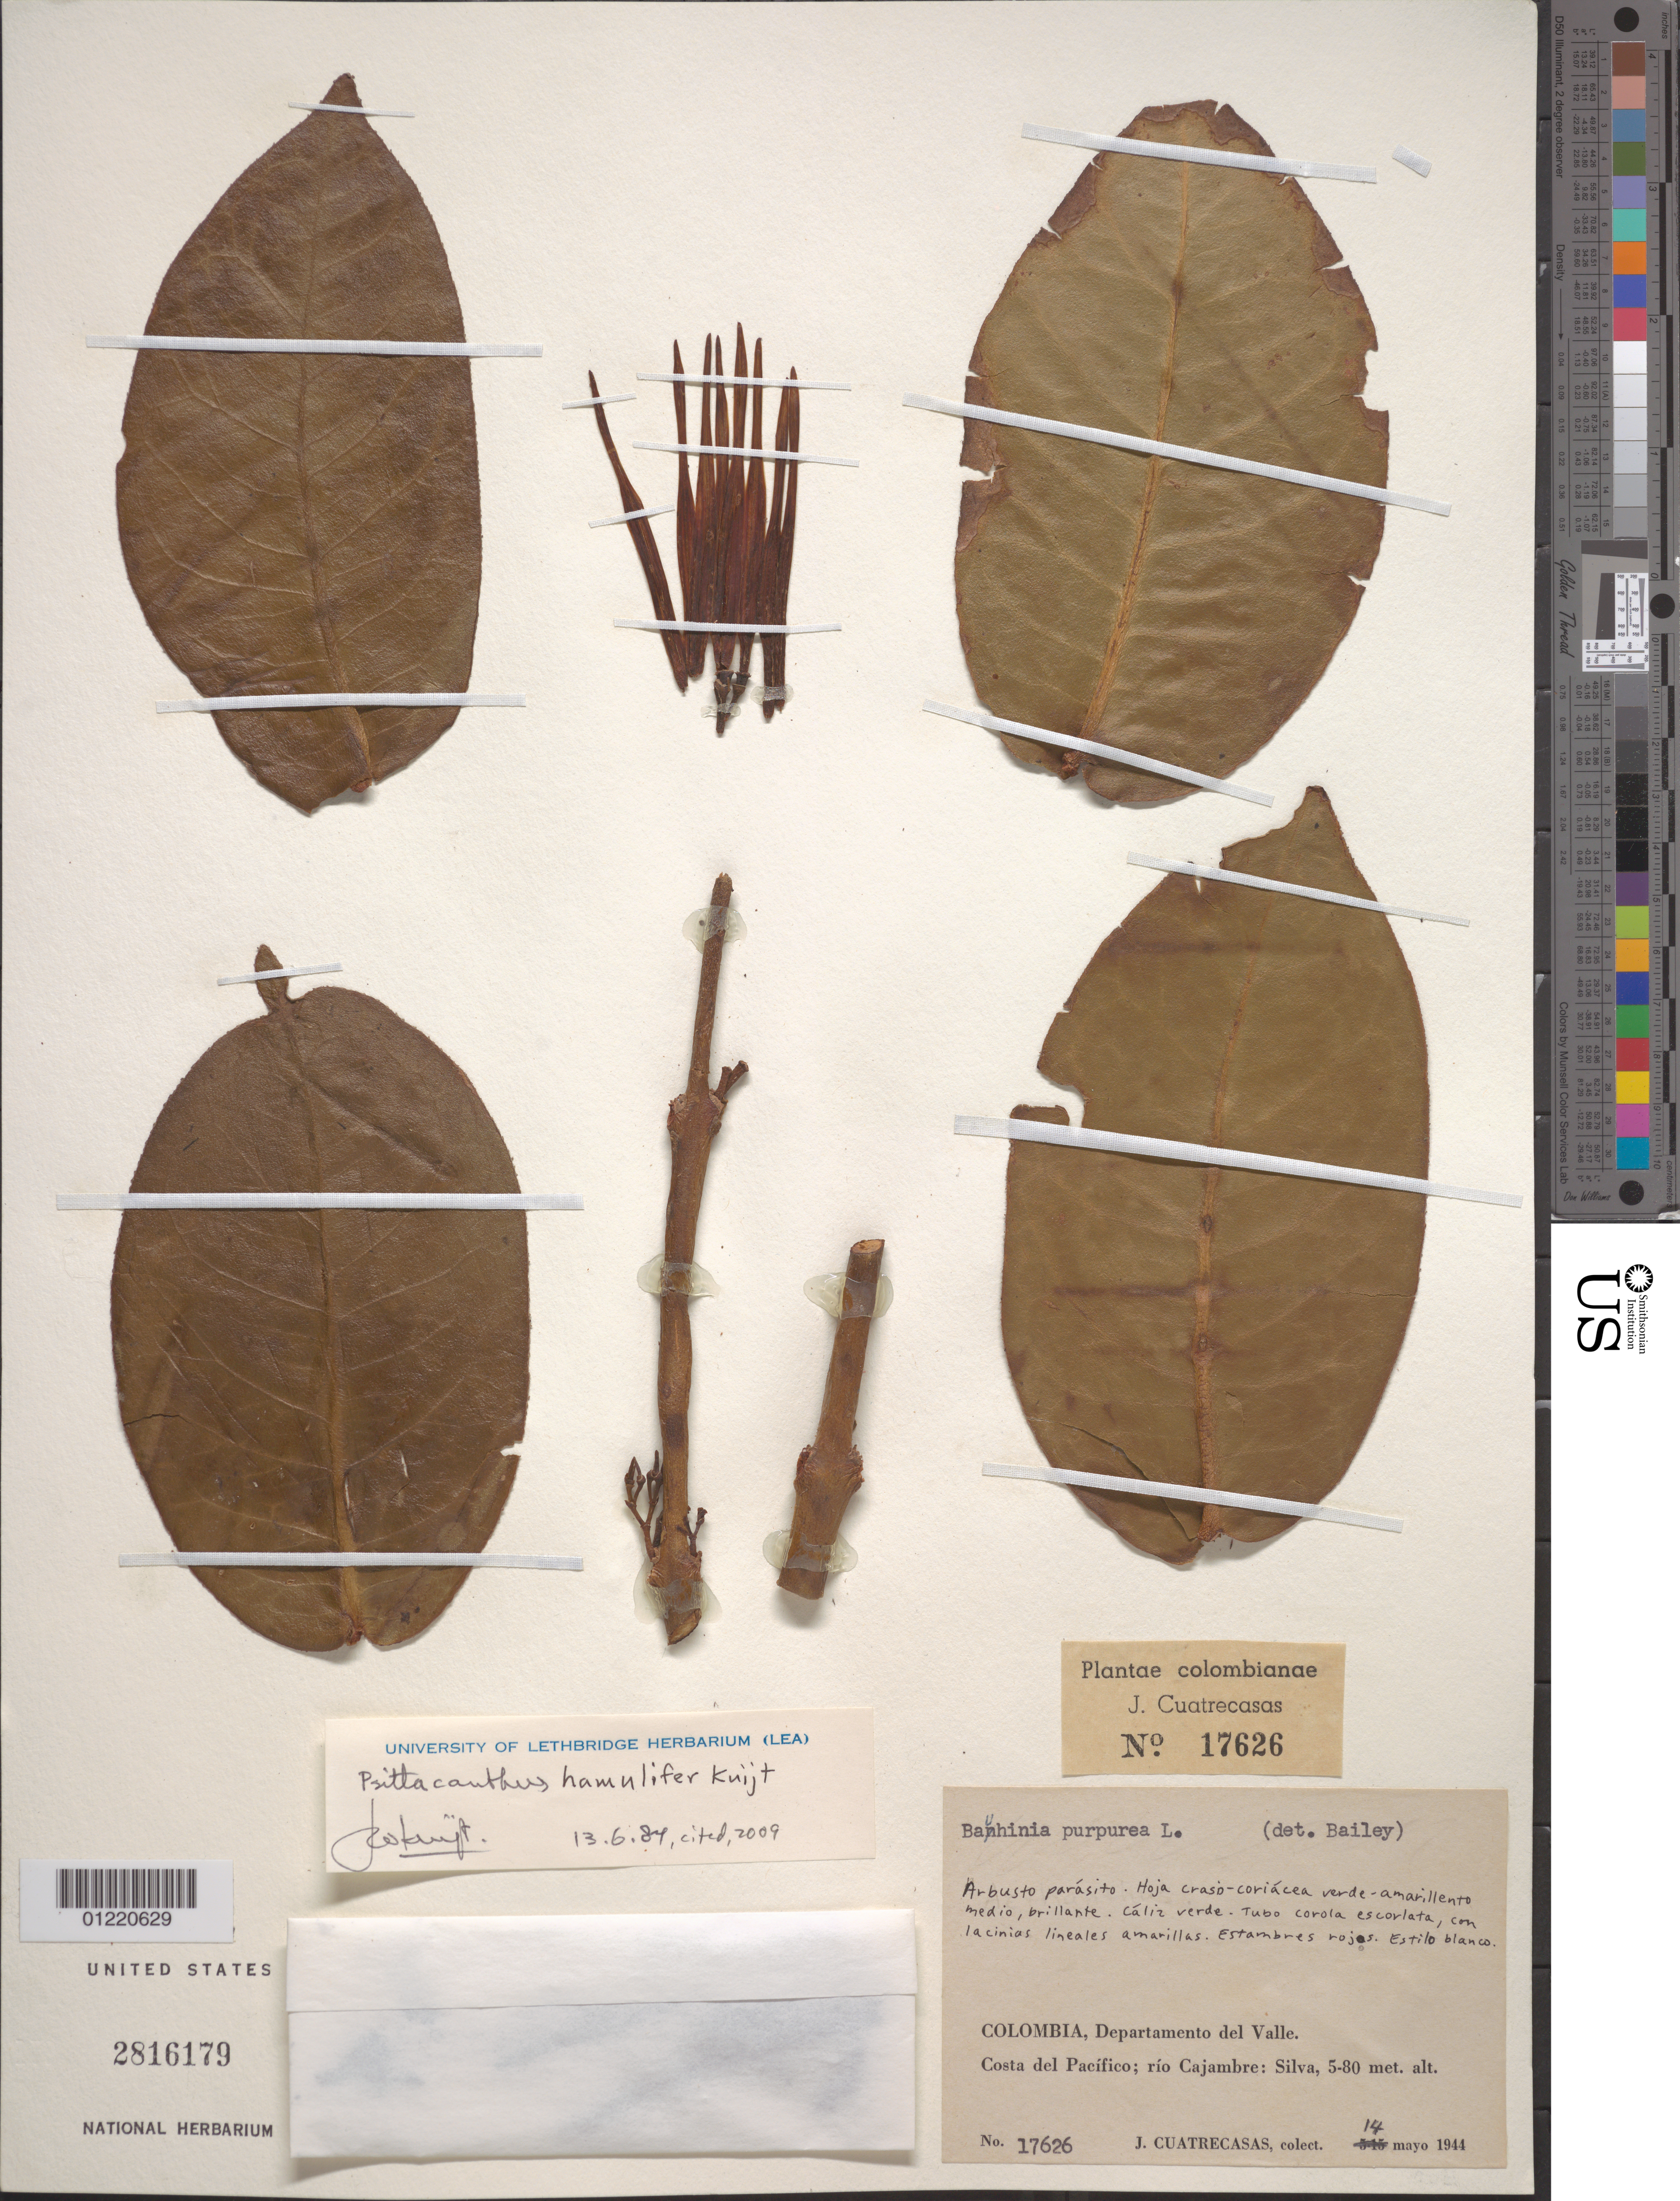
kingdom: Plantae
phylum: Tracheophyta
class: Magnoliopsida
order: Santalales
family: Loranthaceae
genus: Psittacanthus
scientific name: Psittacanthus hamulifer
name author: Kuijt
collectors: J. Cuatrecasas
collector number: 17626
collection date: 1944-05-14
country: Colombia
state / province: Valle del Cauca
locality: Pacific coast, Rio Cajambre, silva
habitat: Silva.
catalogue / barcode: US 2816179